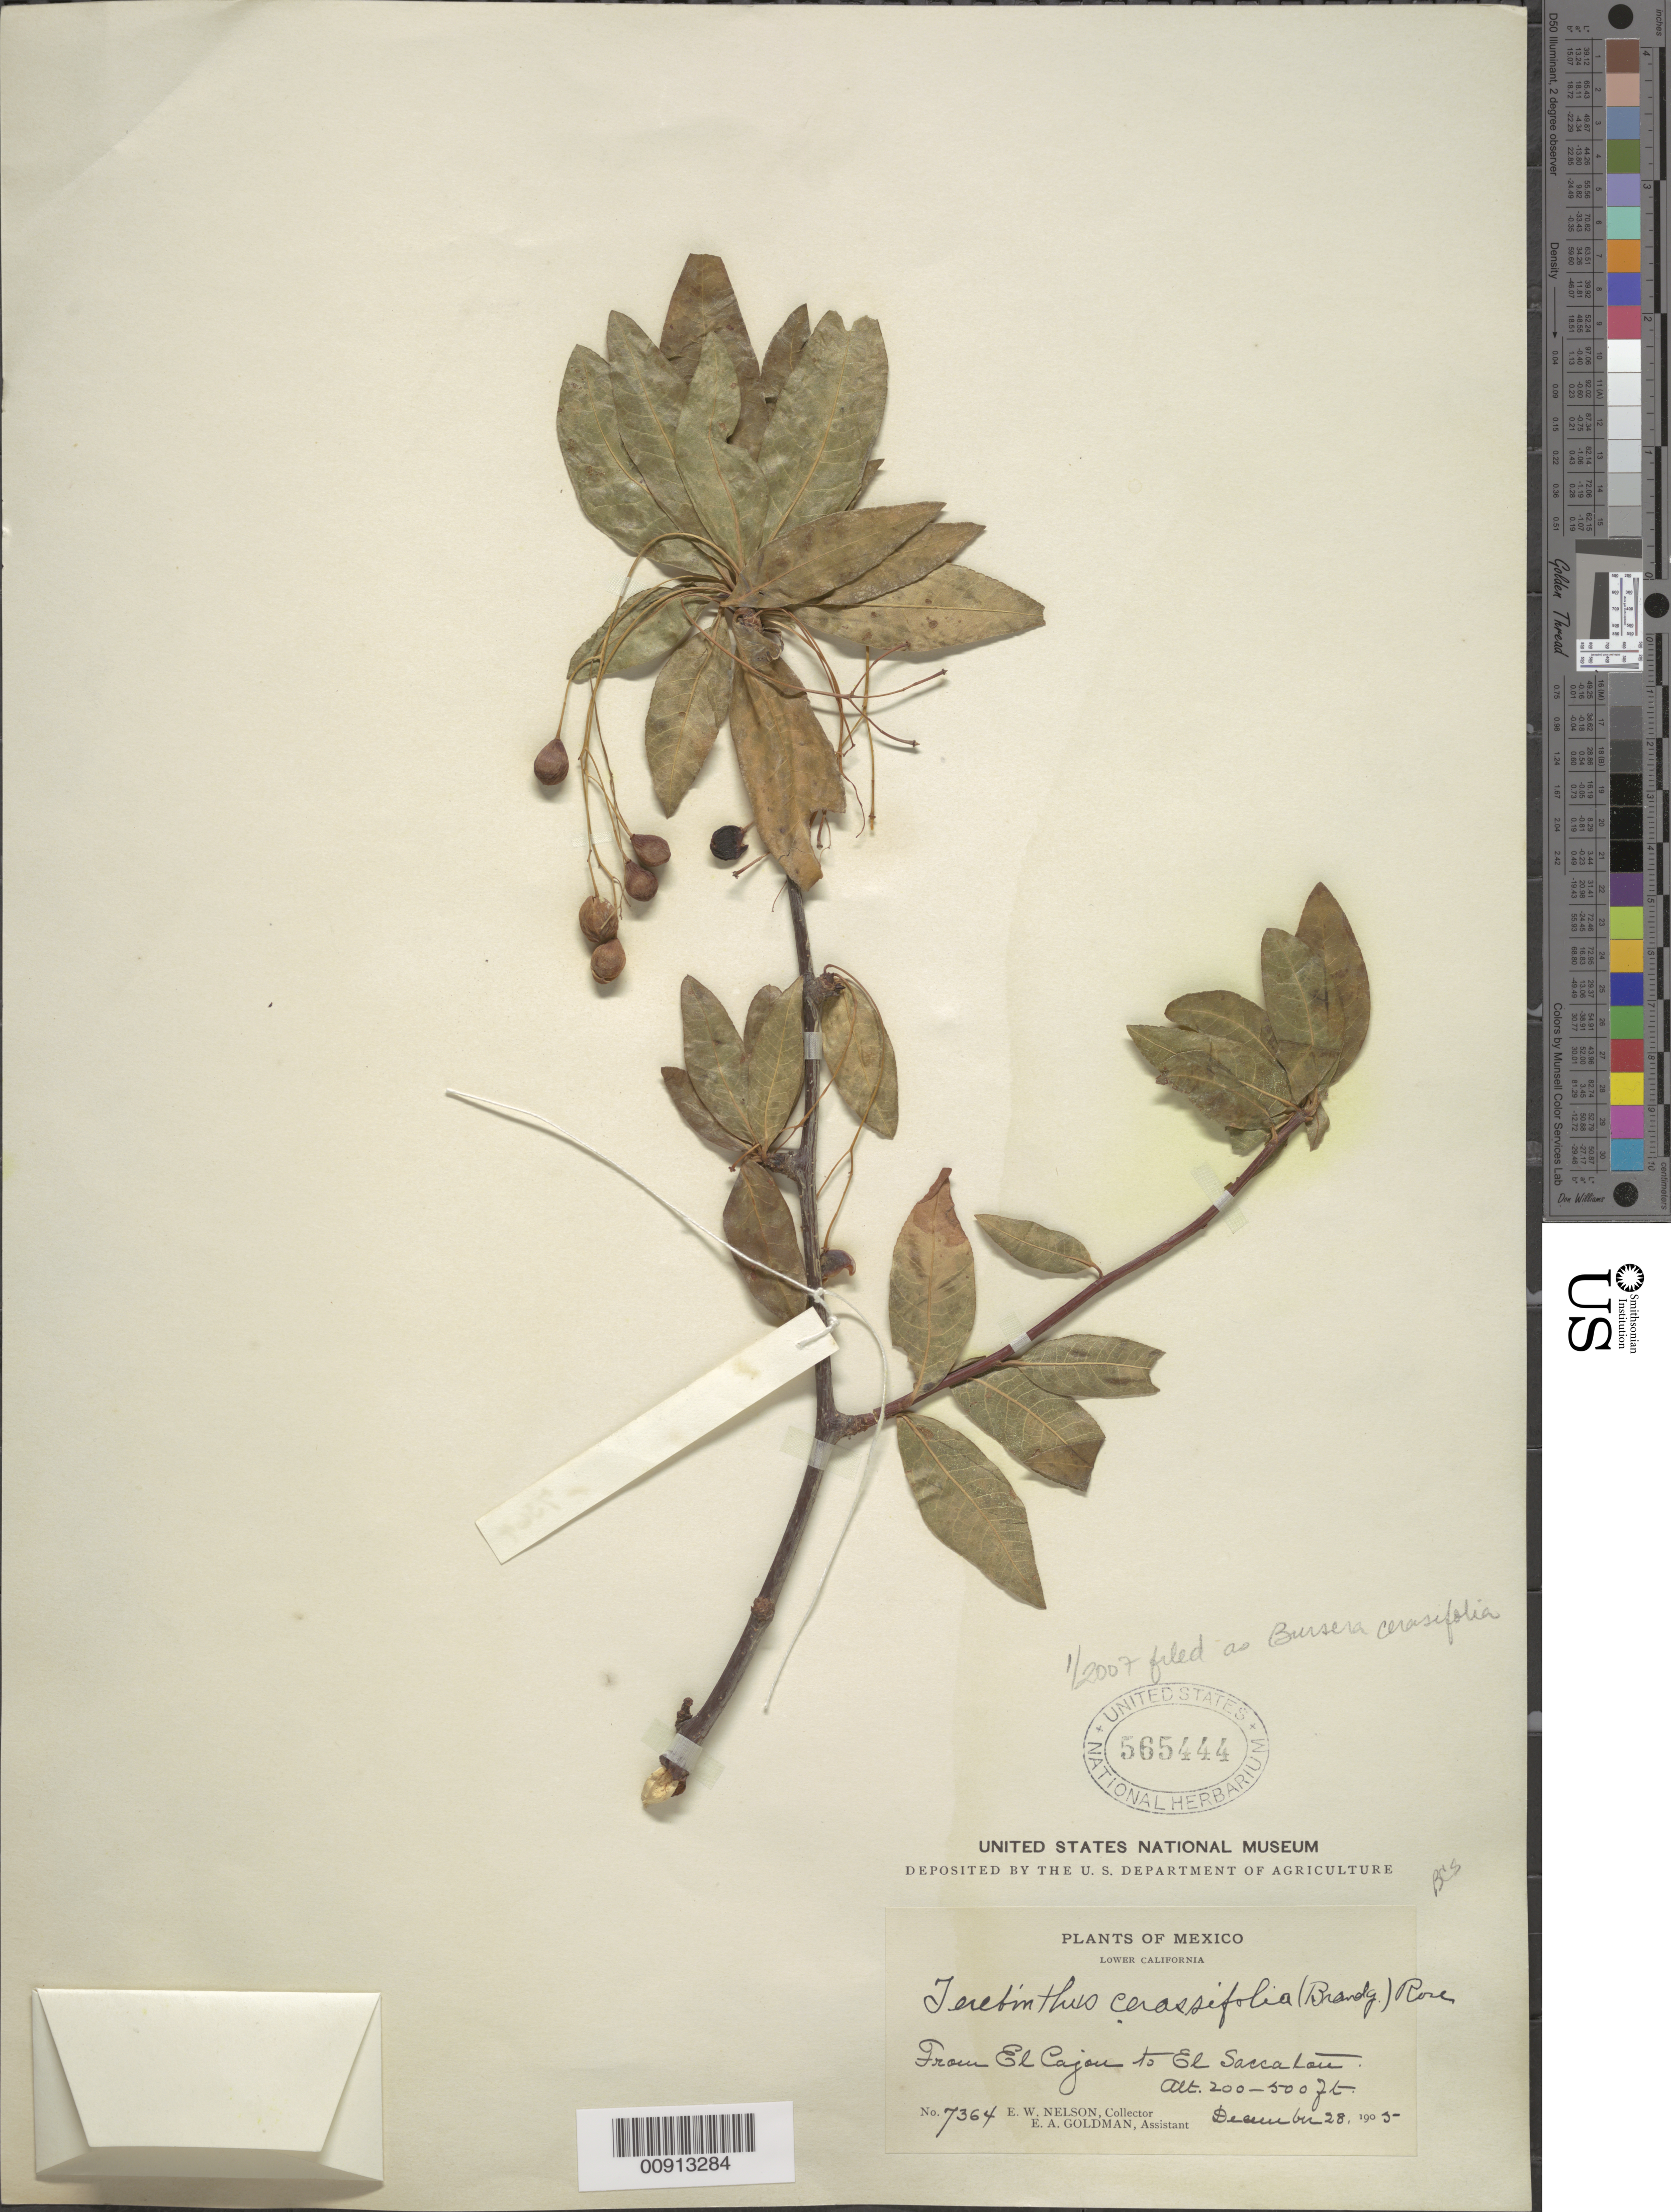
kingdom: Plantae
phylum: Tracheophyta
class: Magnoliopsida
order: Sapindales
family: Burseraceae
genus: Bursera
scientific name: Bursera cerasifolia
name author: Brandegee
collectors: E. W. Nelson & E. A. Goldman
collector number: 7364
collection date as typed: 28 Dec 1905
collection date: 1905-12-28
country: Mexico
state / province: Baja California Sur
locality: From El Cajon to El Saccaton. Lower California.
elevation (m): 61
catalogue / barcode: US 565444